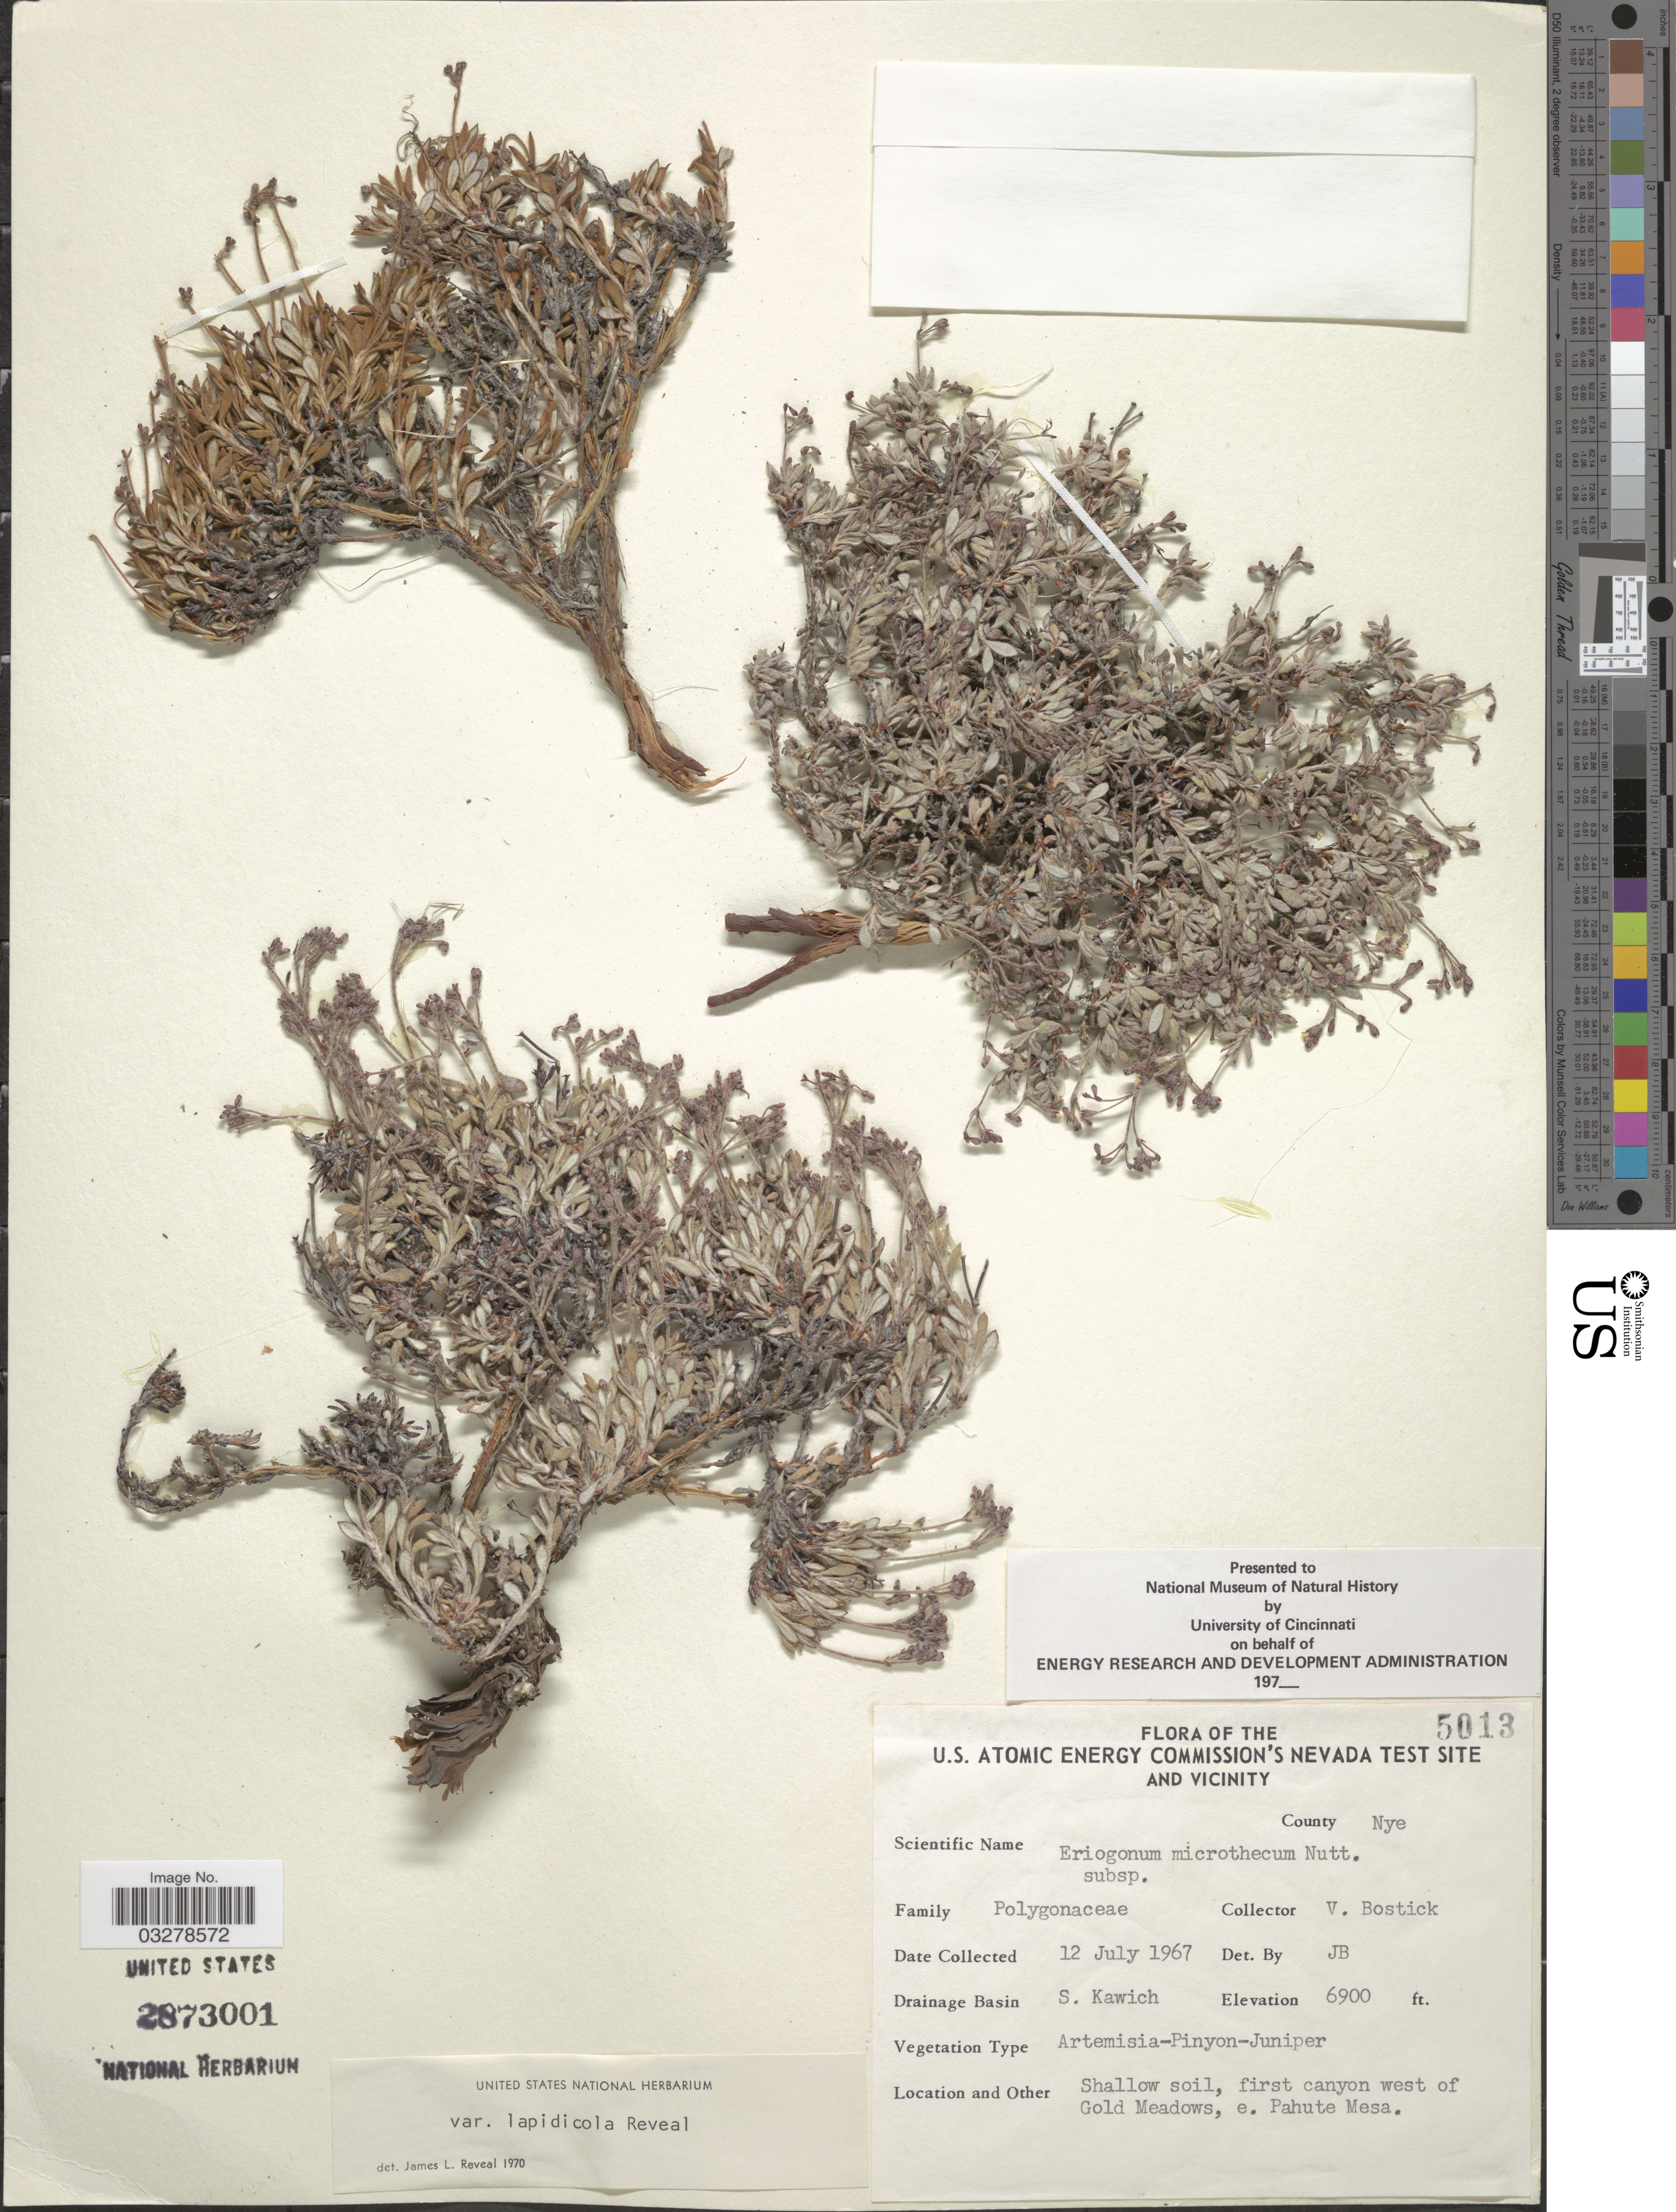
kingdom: Plantae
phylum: Tracheophyta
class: Magnoliopsida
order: Caryophyllales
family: Polygonaceae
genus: Eriogonum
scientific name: Eriogonum microtheca var. lapidicola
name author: Reveal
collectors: V. Bostick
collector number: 5013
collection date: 1967-07-12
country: United States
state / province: Nevada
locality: U.S. Atomic Energy Commission's Nevada Test Site and Vicinity. County Nye. Drainage Basin S. Kawich. First canyon west of Gold Meadows, e. Pahute Mesa.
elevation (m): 2103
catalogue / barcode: US 2873001